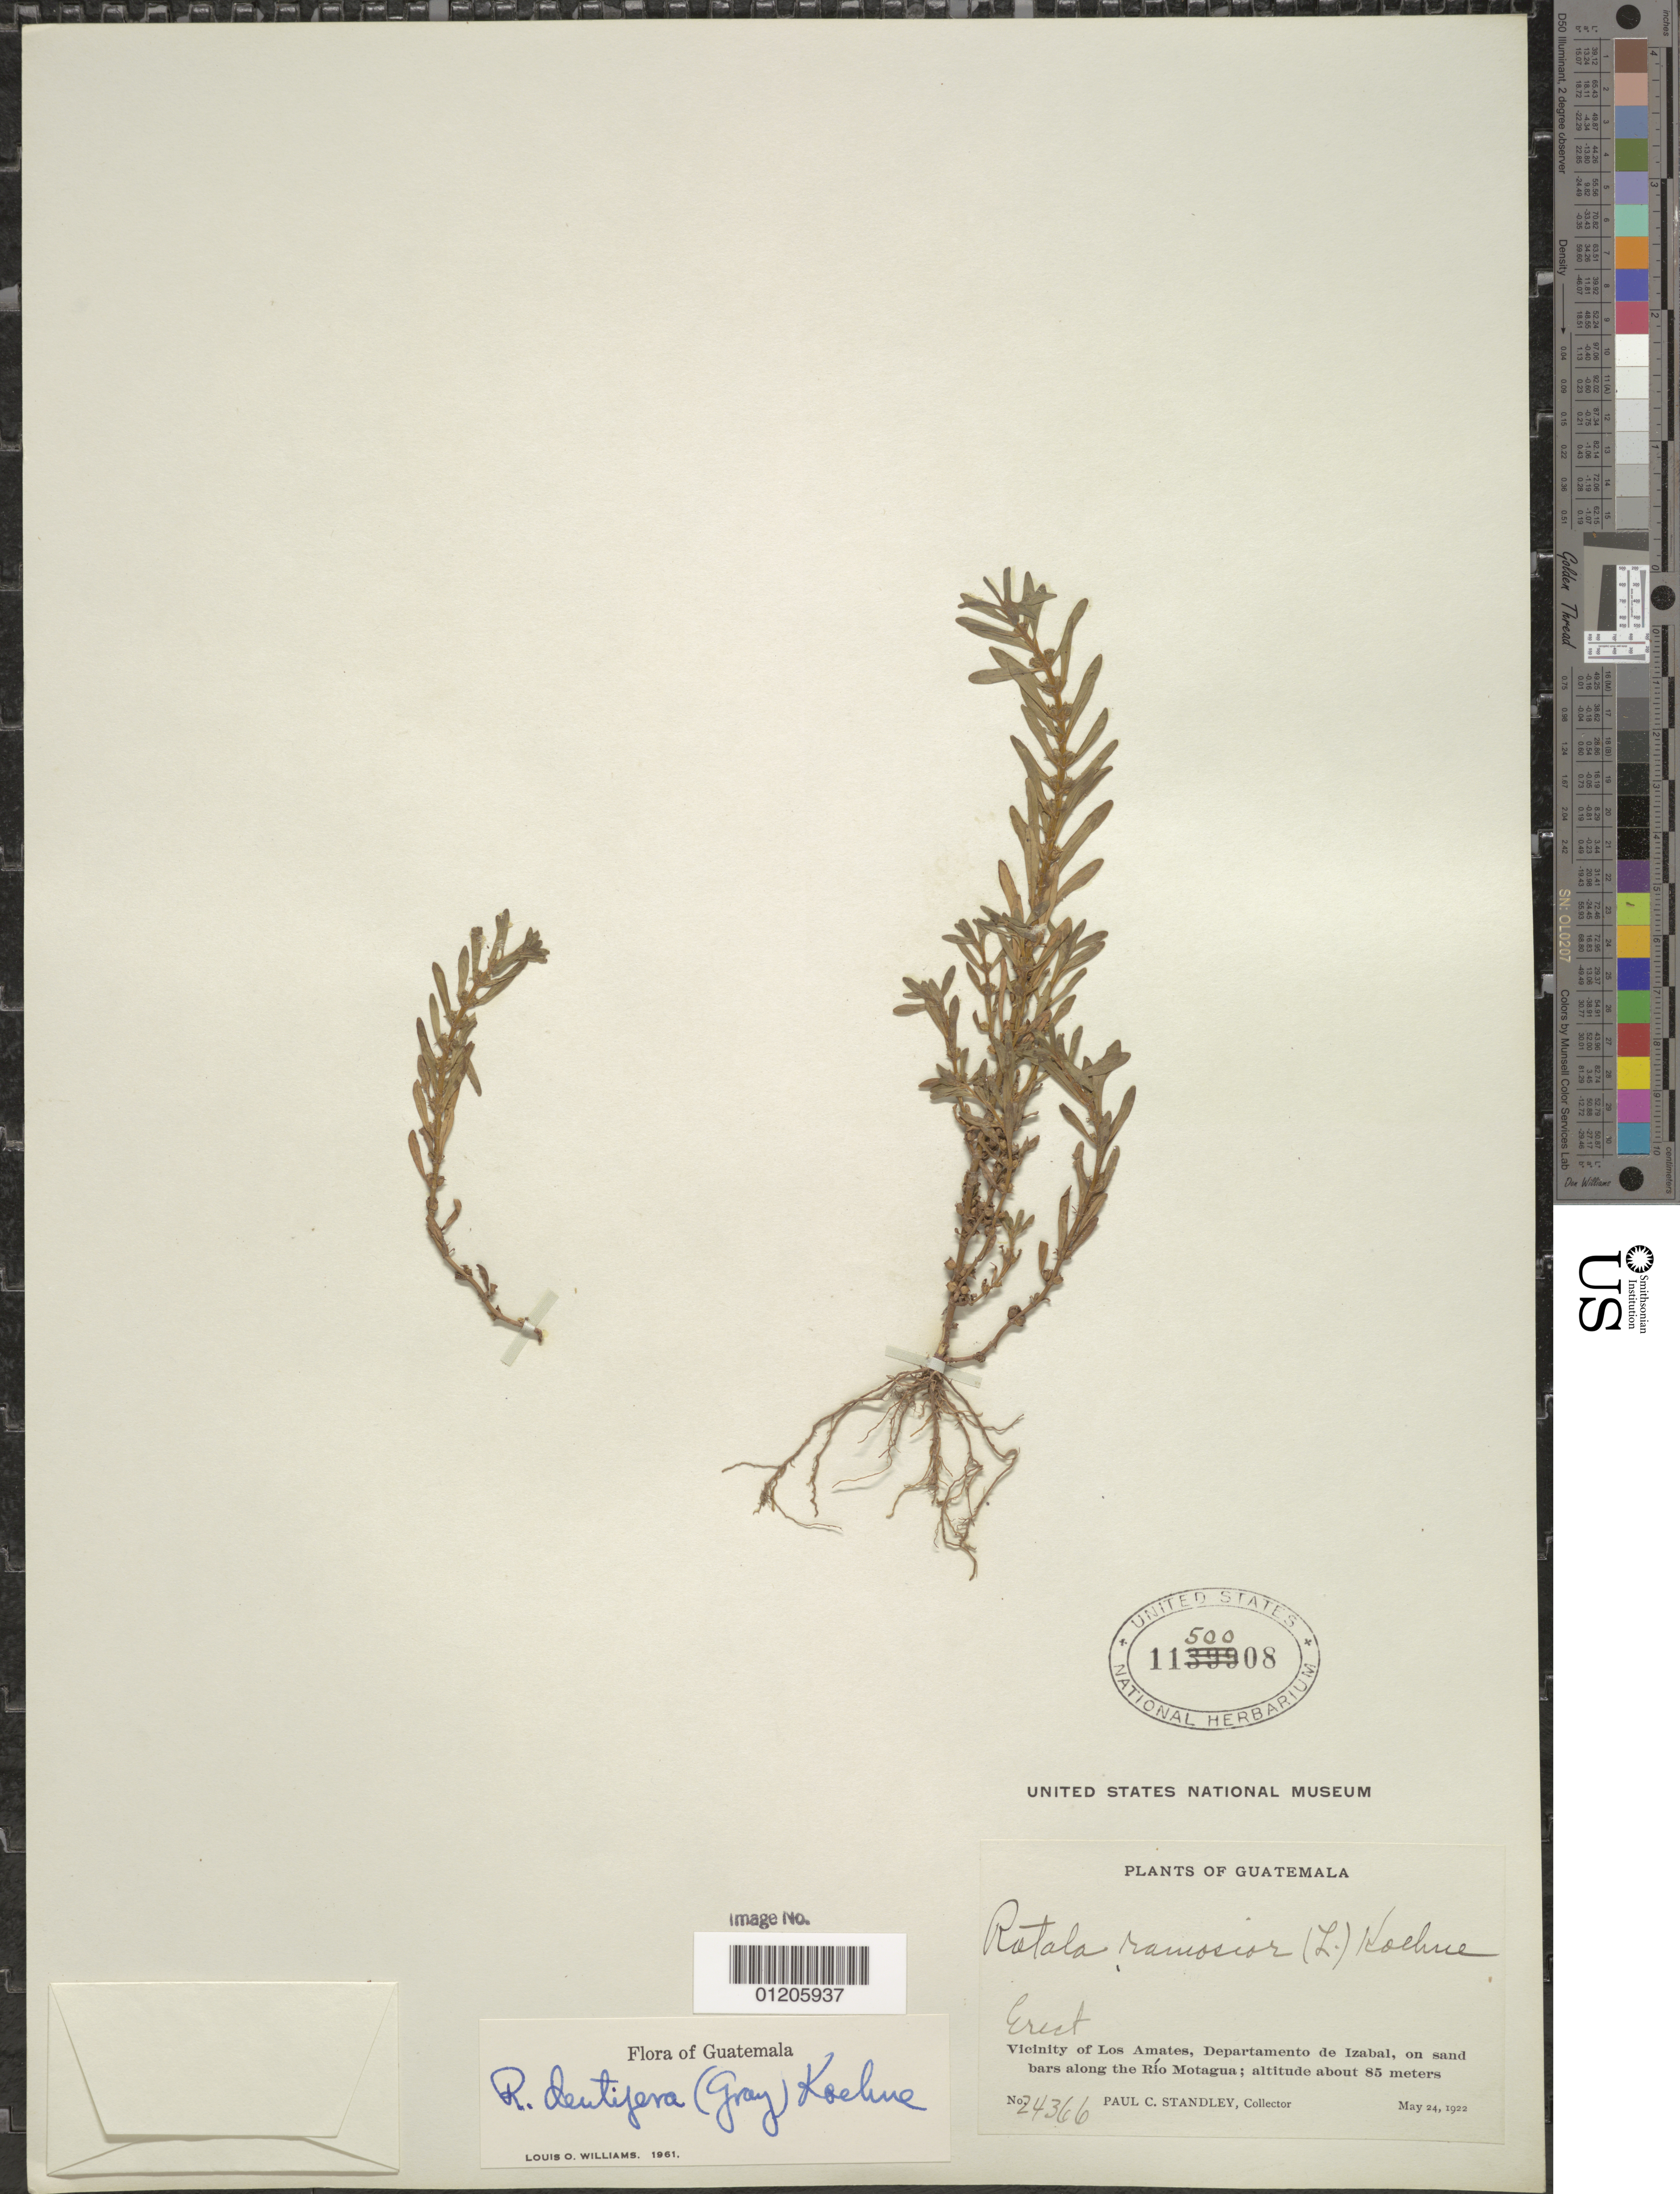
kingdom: Plantae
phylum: Tracheophyta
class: Magnoliopsida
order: Myrtales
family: Lythraceae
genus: Rotala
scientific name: Rotala dentifera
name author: (A. Gray) Koehne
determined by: Williams, Louis O.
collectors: P. C. Standley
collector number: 24366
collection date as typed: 24 May 1922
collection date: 1922-05-24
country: Guatemala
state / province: Izabal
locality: Vicinity of Los Amates, along the Río Motagua.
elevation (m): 85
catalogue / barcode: US 1150008